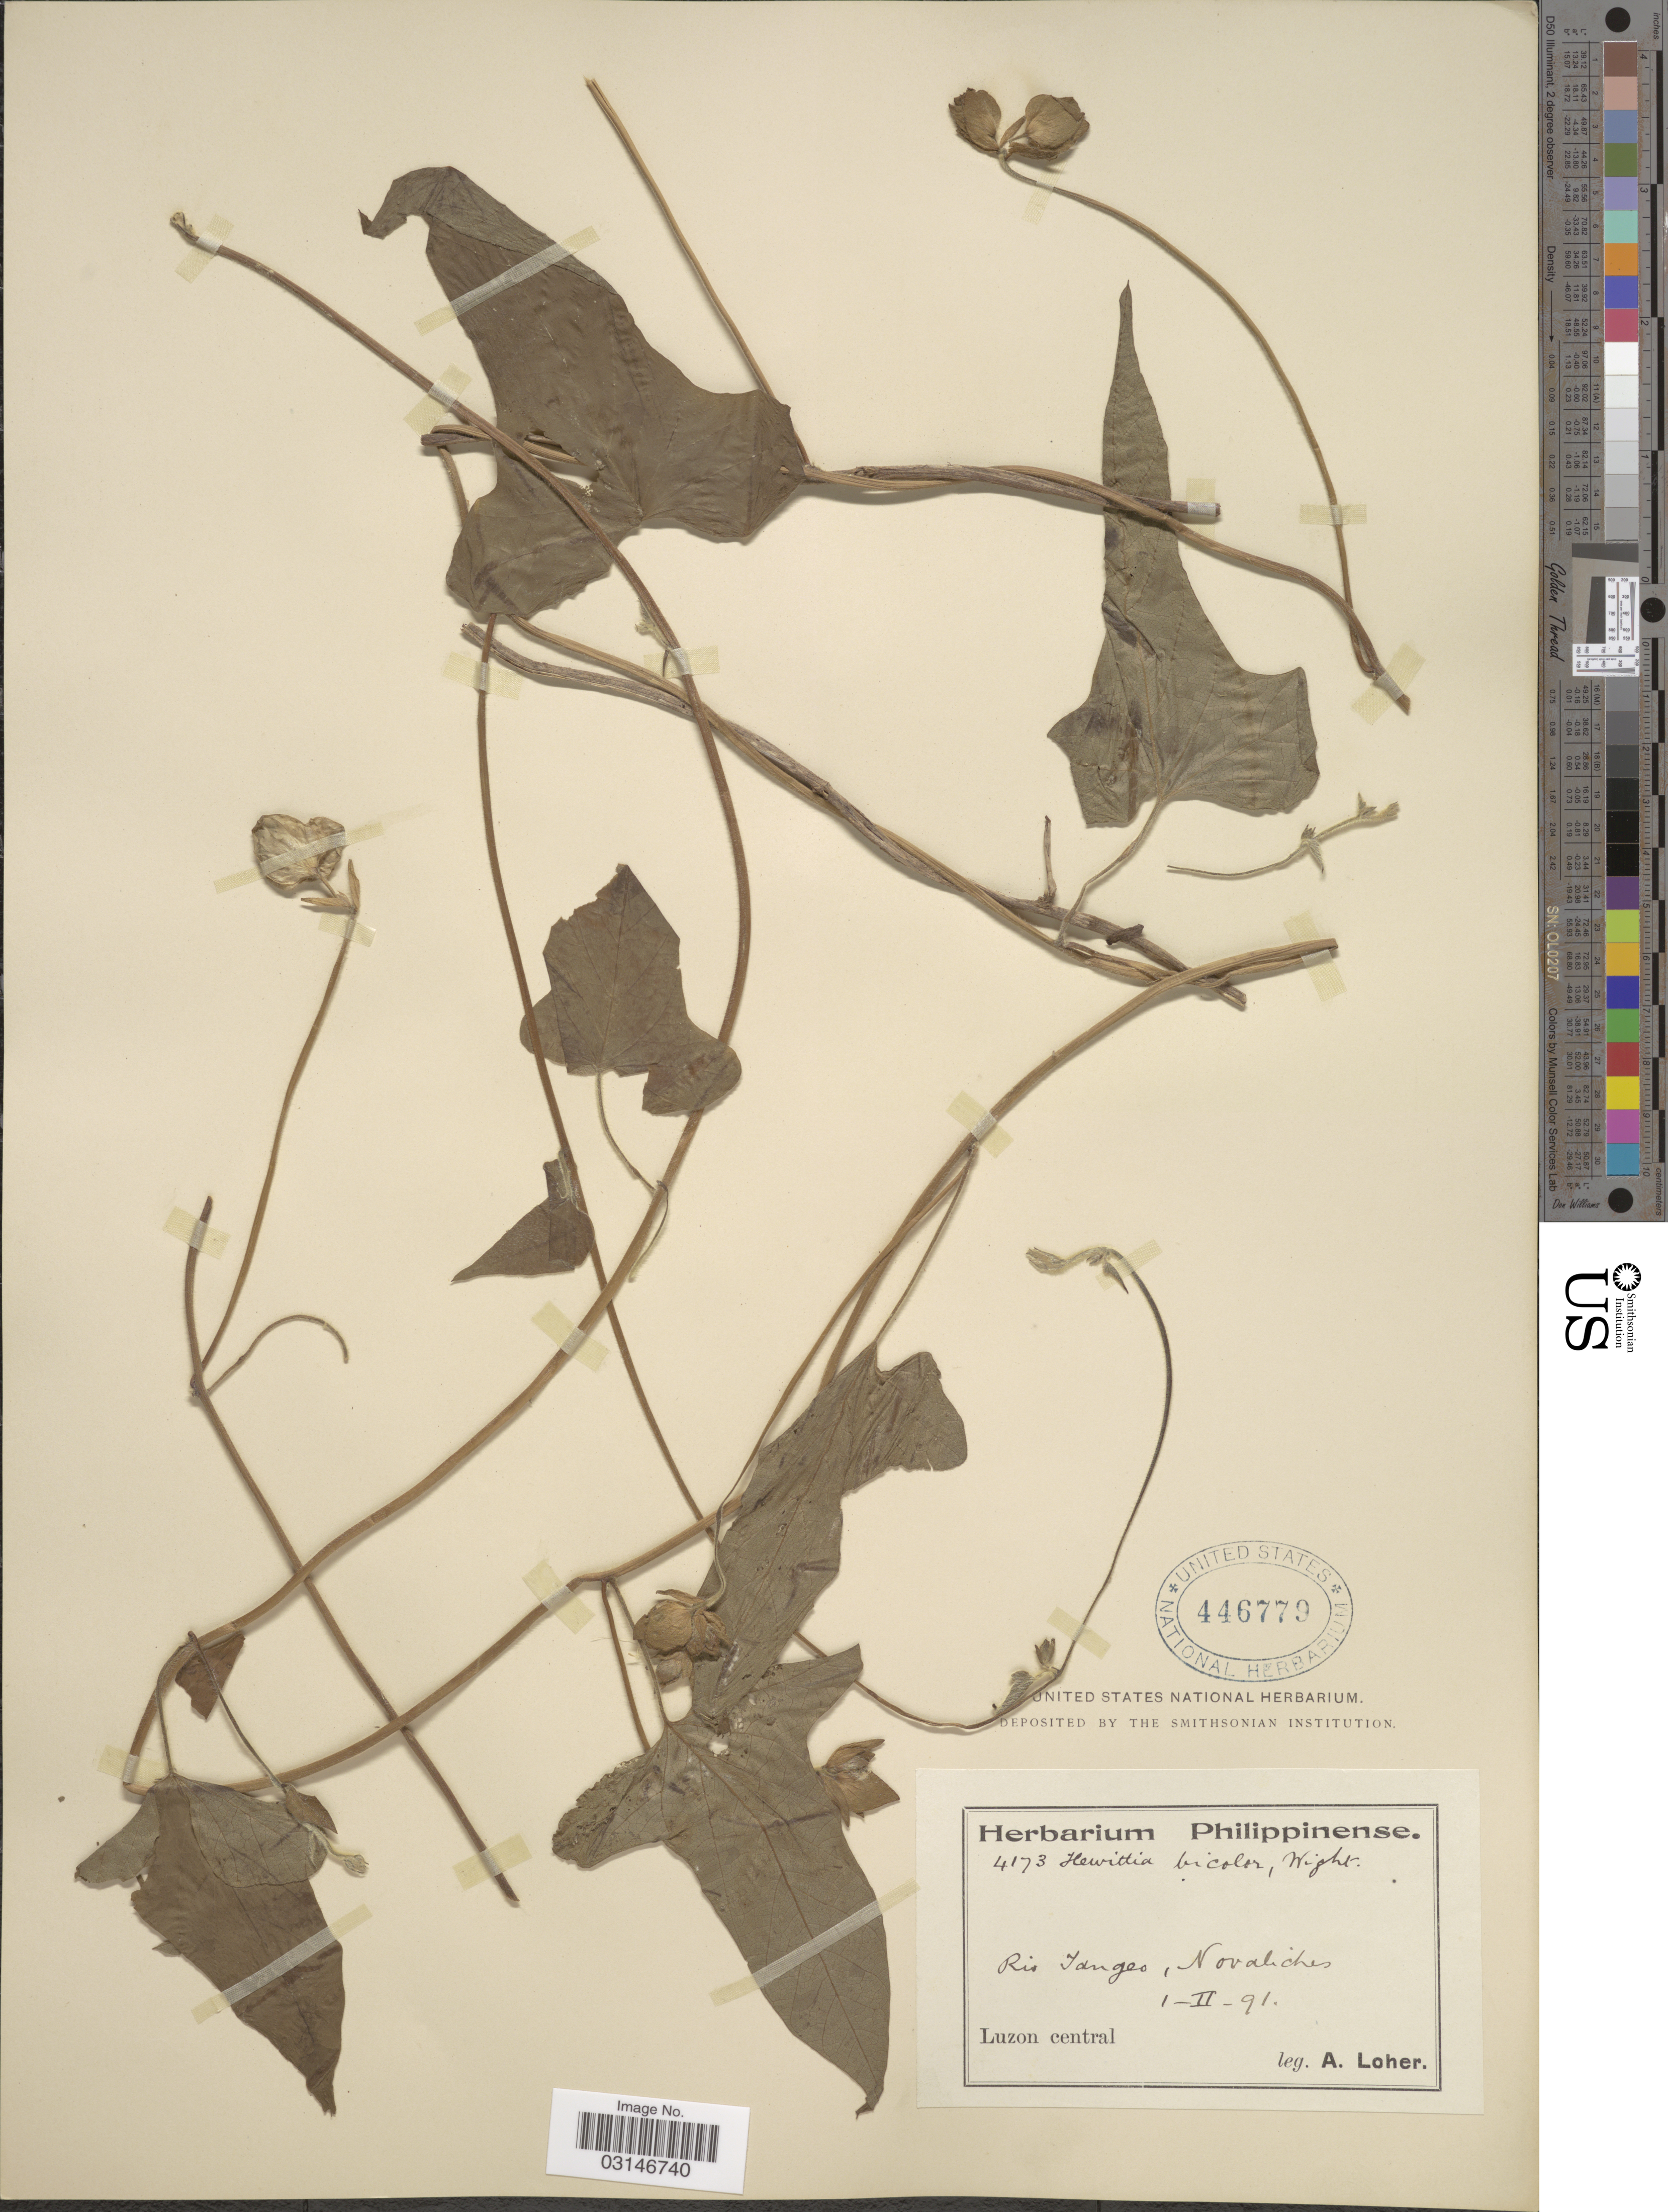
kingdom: Plantae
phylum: Tracheophyta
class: Magnoliopsida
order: Solanales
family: Convolvulaceae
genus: Hewittia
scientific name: Hewittia malabarica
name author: (L.) Suresh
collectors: A. Loher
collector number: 4173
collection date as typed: Transcribed d/m/y: 1/2/91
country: Philippines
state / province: Central Luzon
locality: Rio Tanges, Novaliches. Luzon central.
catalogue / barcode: US 446779